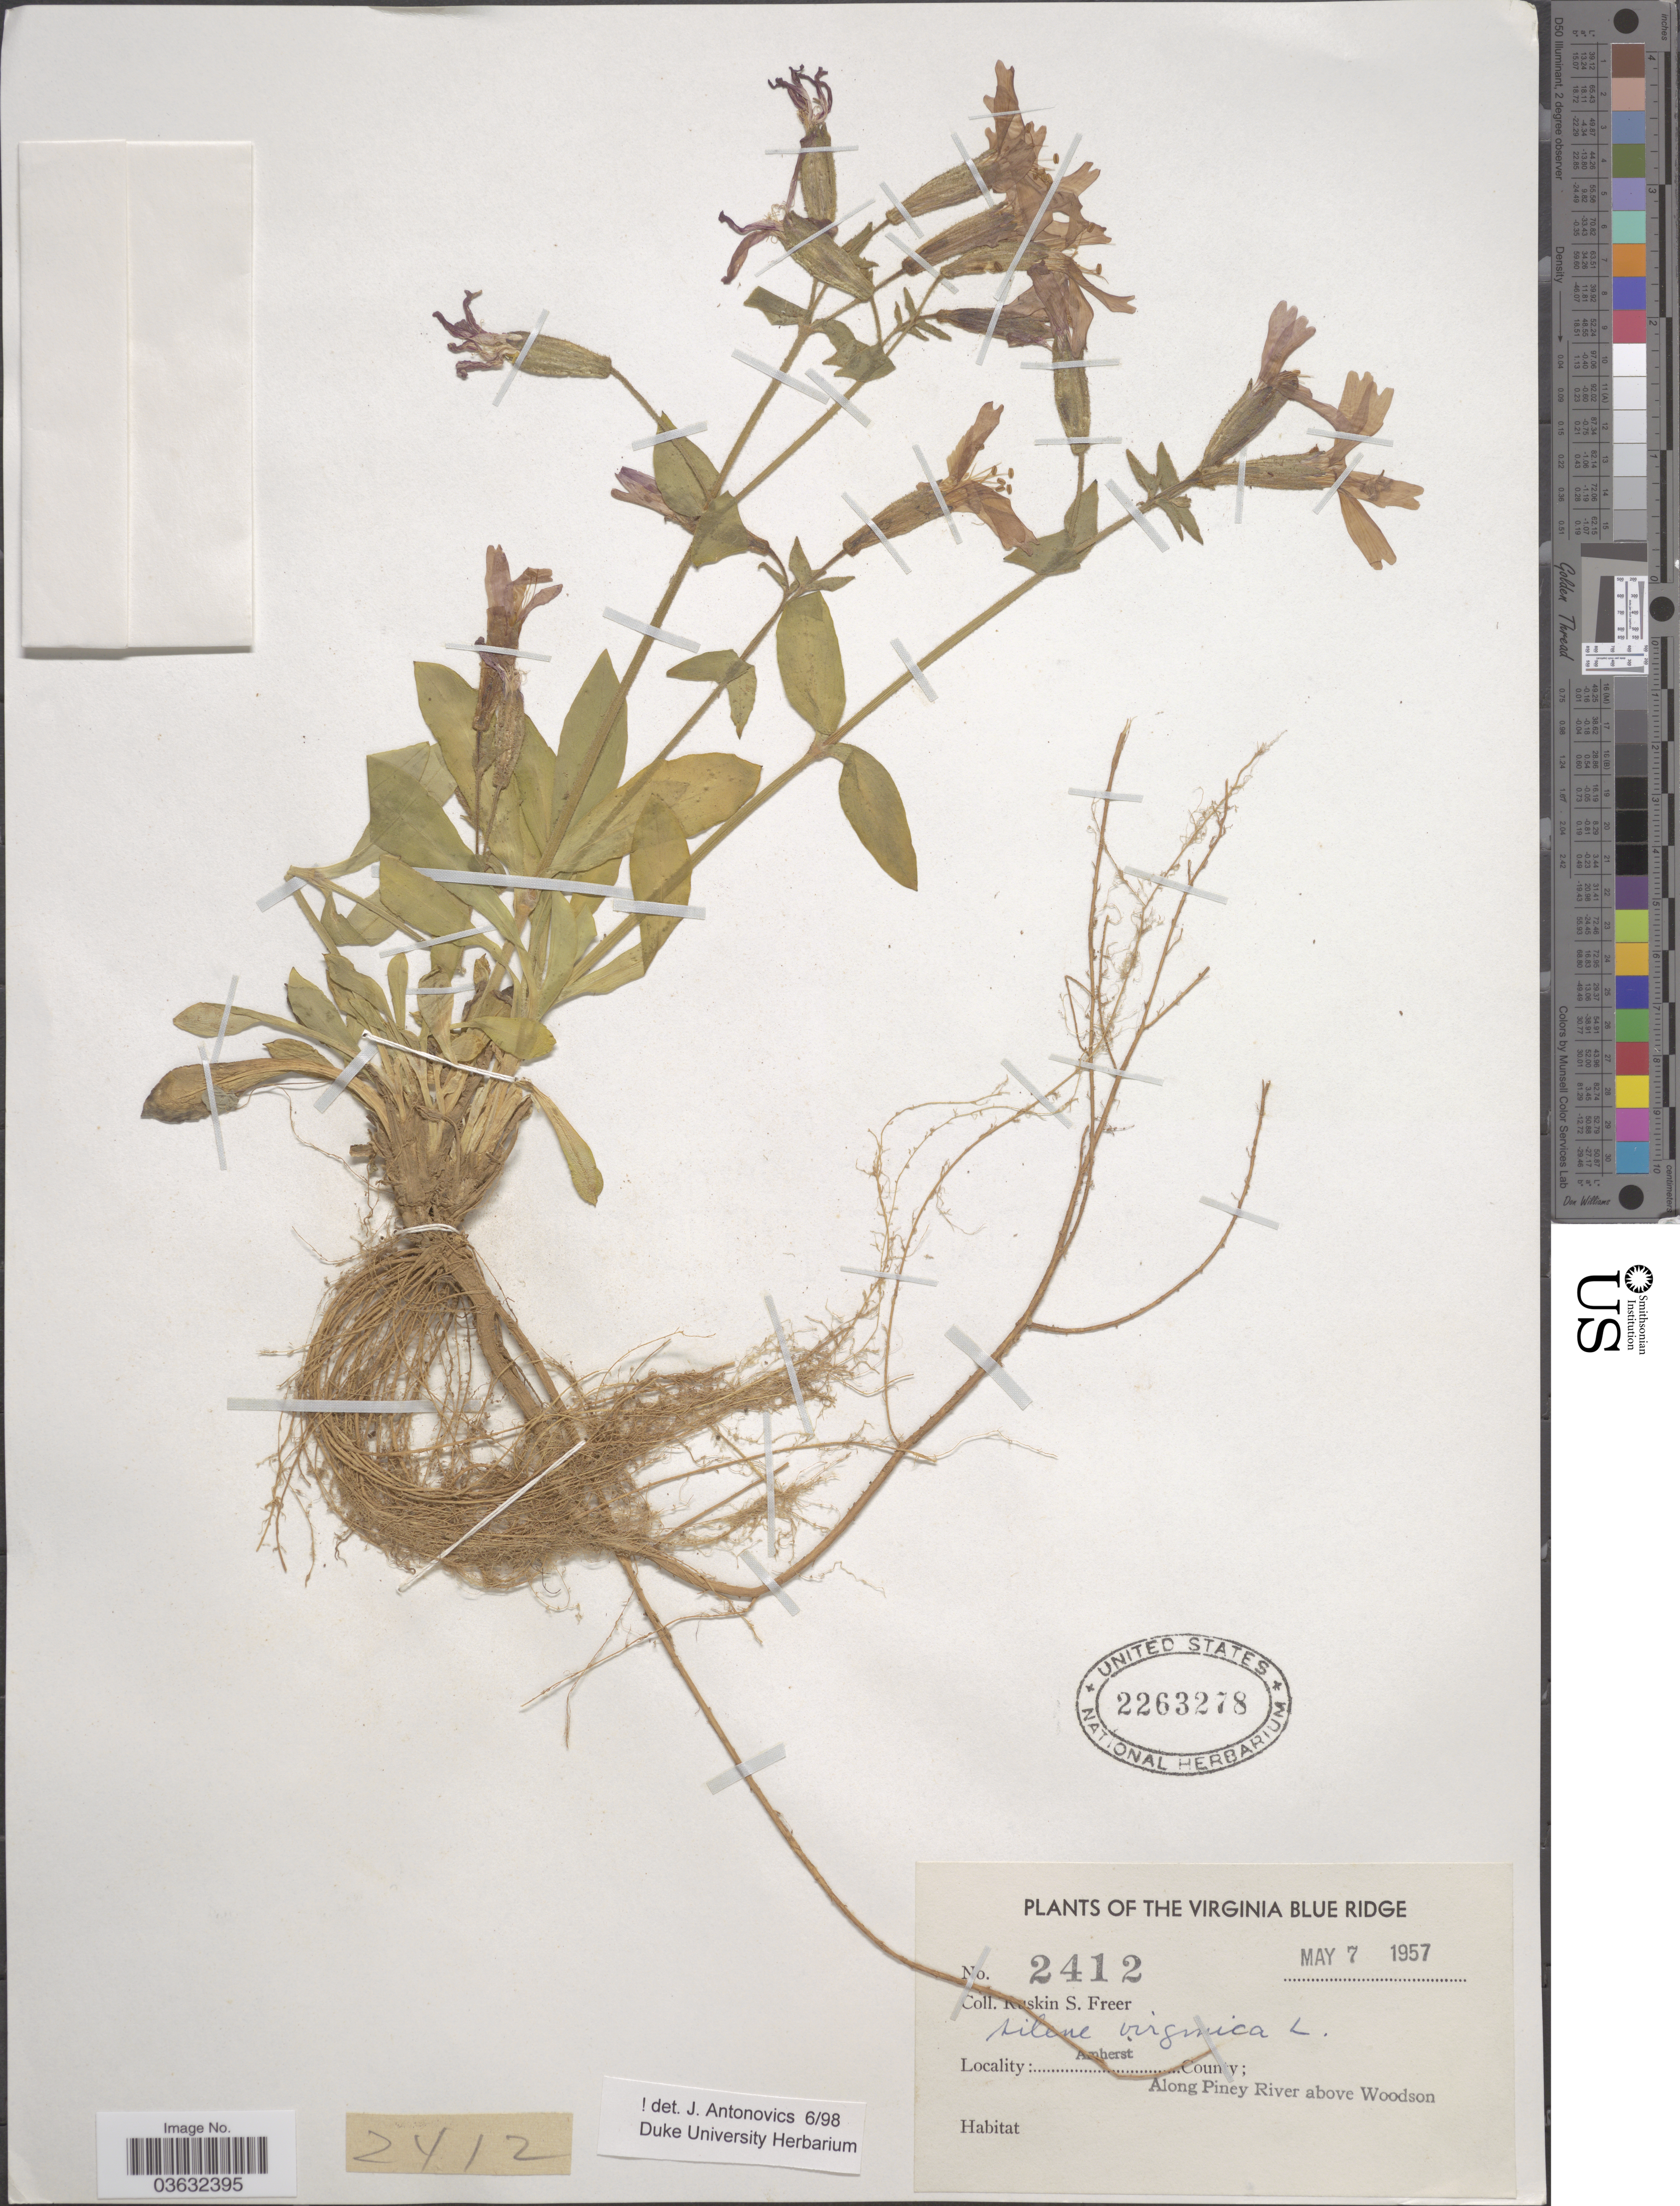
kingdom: Plantae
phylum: Tracheophyta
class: Magnoliopsida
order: Caryophyllales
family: Caryophyllaceae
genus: Silene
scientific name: Silene virginica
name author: L.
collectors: R. Freer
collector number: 2412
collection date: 1957-05-07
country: United States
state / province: Virginia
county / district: Amherst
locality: The Virginia Blue Ridge. Amherst County; Along Piney River above Woodson.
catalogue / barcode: US 2263278